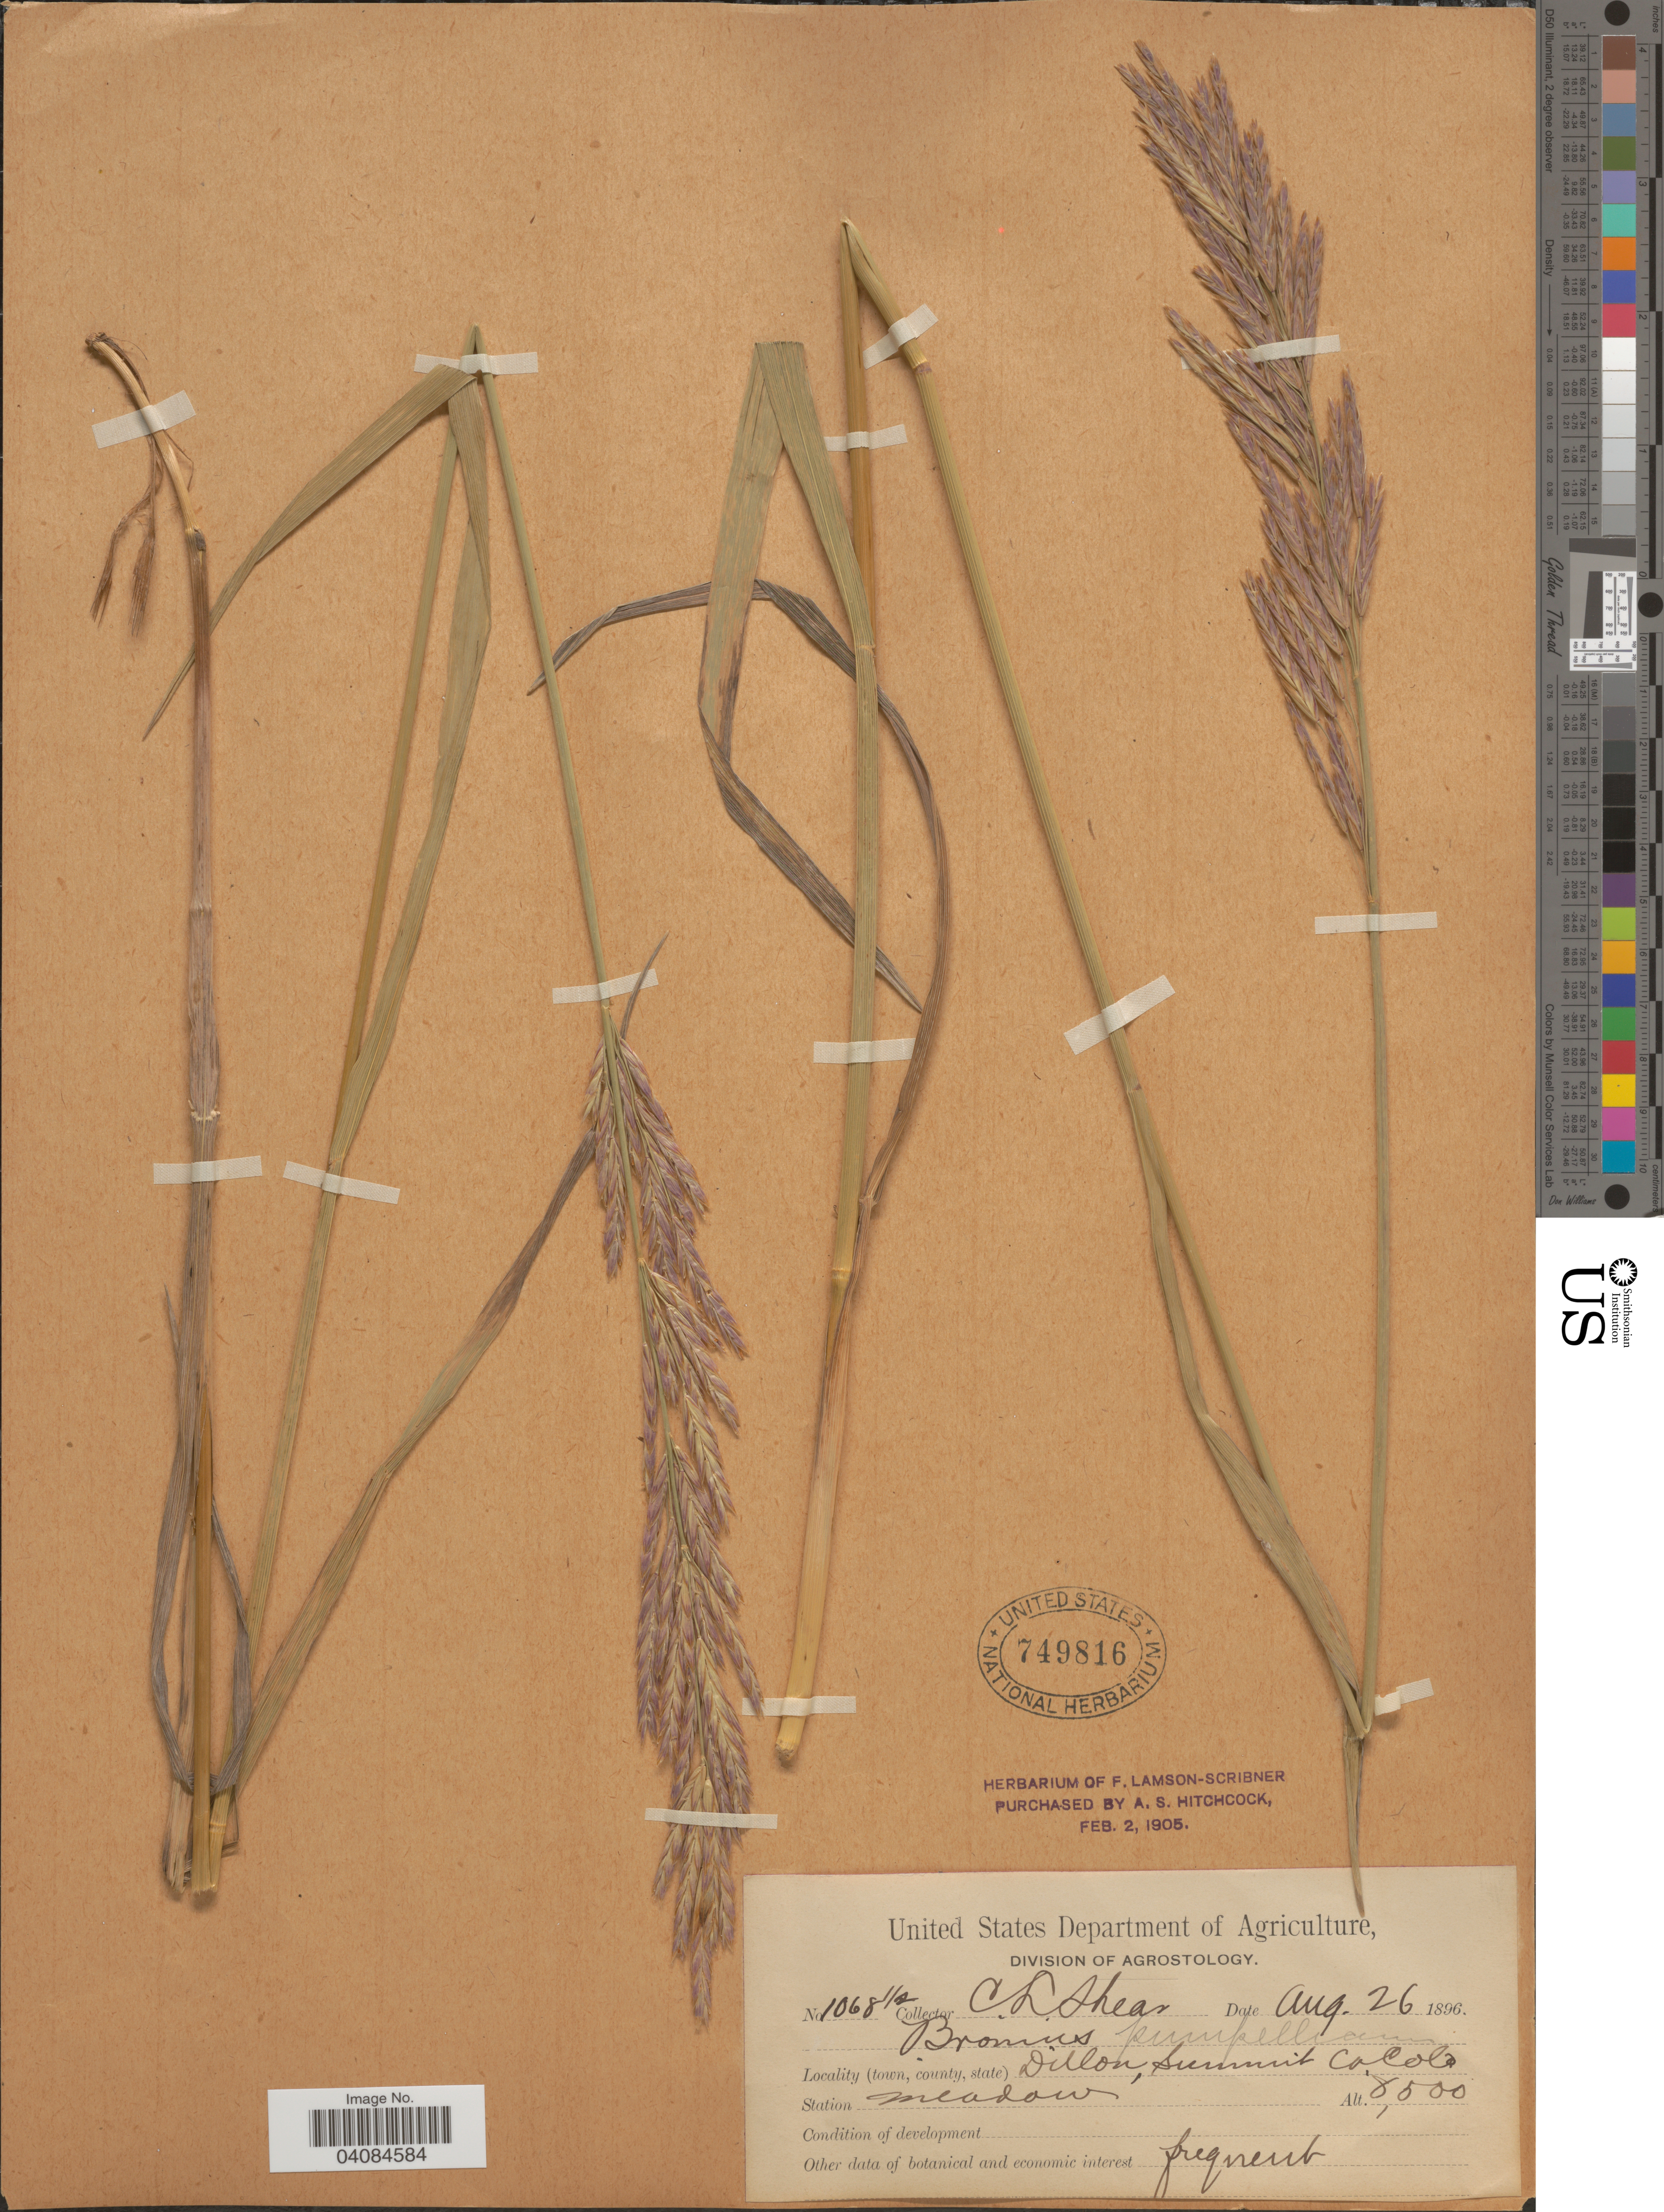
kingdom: Plantae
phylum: Tracheophyta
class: Liliopsida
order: Poales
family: Poaceae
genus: Bromus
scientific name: Bromus pumpellianus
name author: Scribn.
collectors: C. L. Shear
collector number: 1068½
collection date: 1896-08-26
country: United States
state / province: Colorado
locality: Dillon, Summit Co.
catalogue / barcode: US 749816